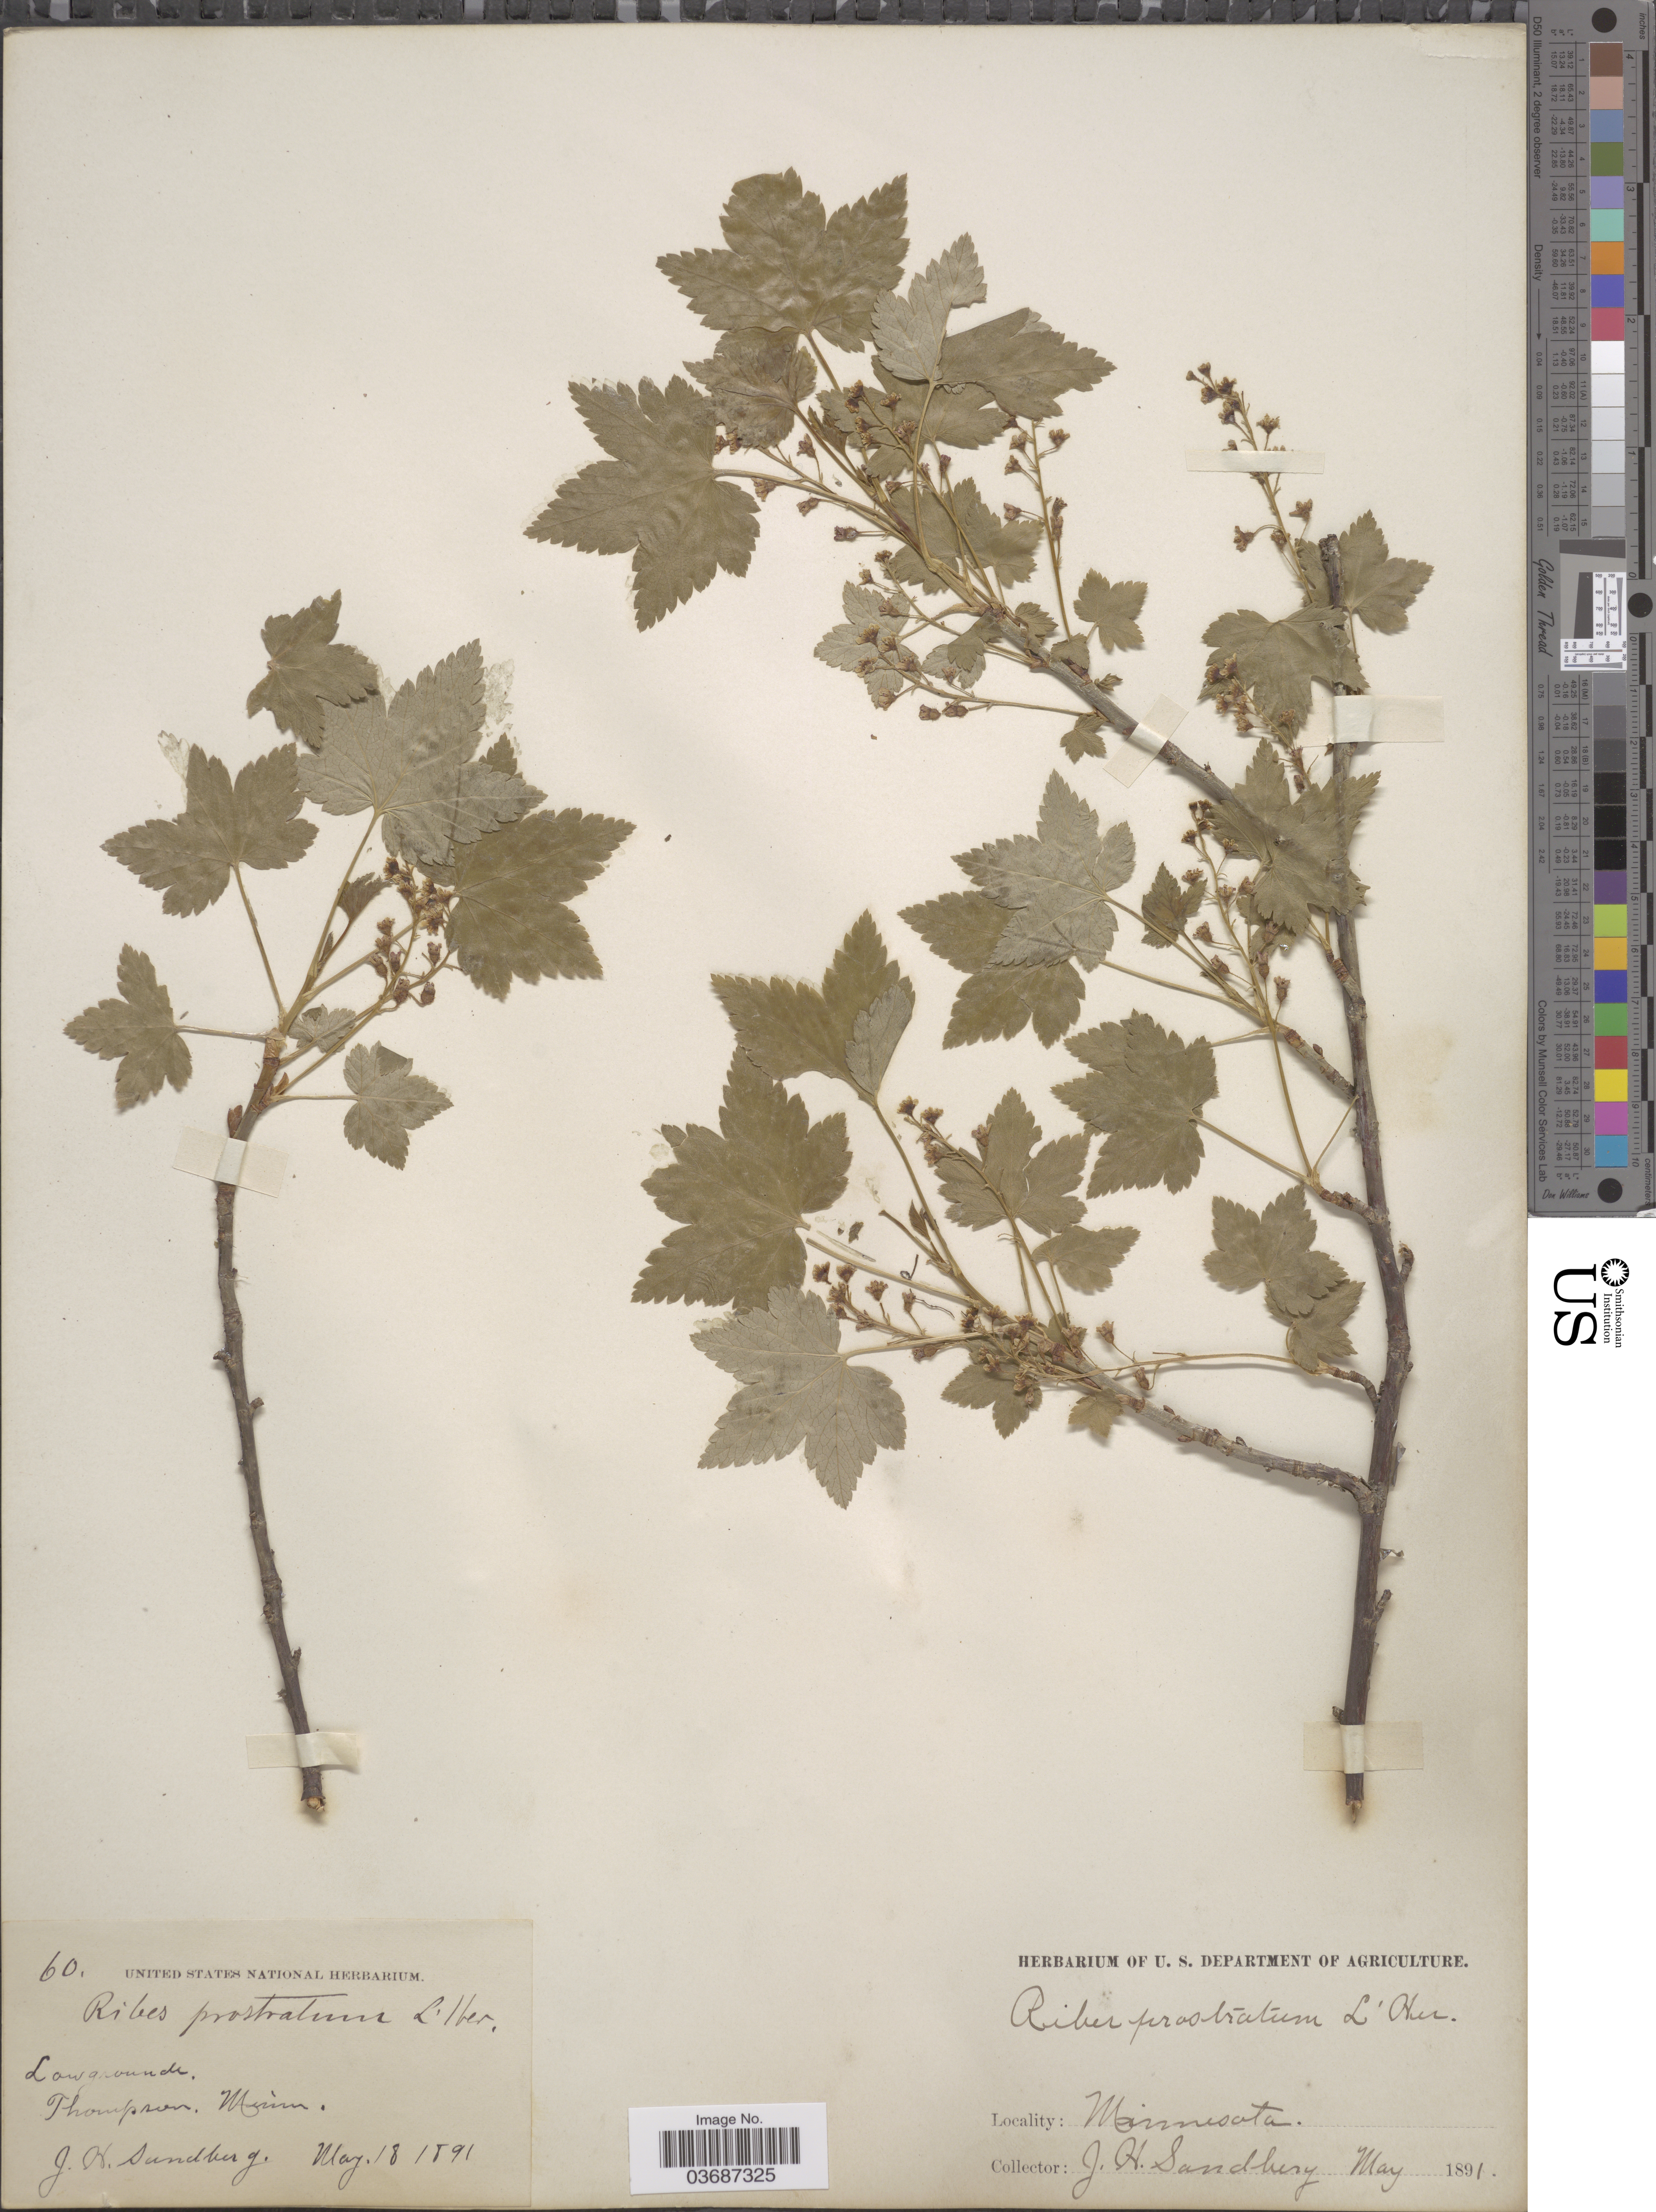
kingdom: Plantae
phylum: Tracheophyta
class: Magnoliopsida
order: Saxifragales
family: Grossulariaceae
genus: Ribes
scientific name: Ribes glandulosum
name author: Ruiz & Pav.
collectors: J. H. Sandberg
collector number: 60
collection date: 1891-05-18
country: United States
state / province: Minnesota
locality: Thompson.